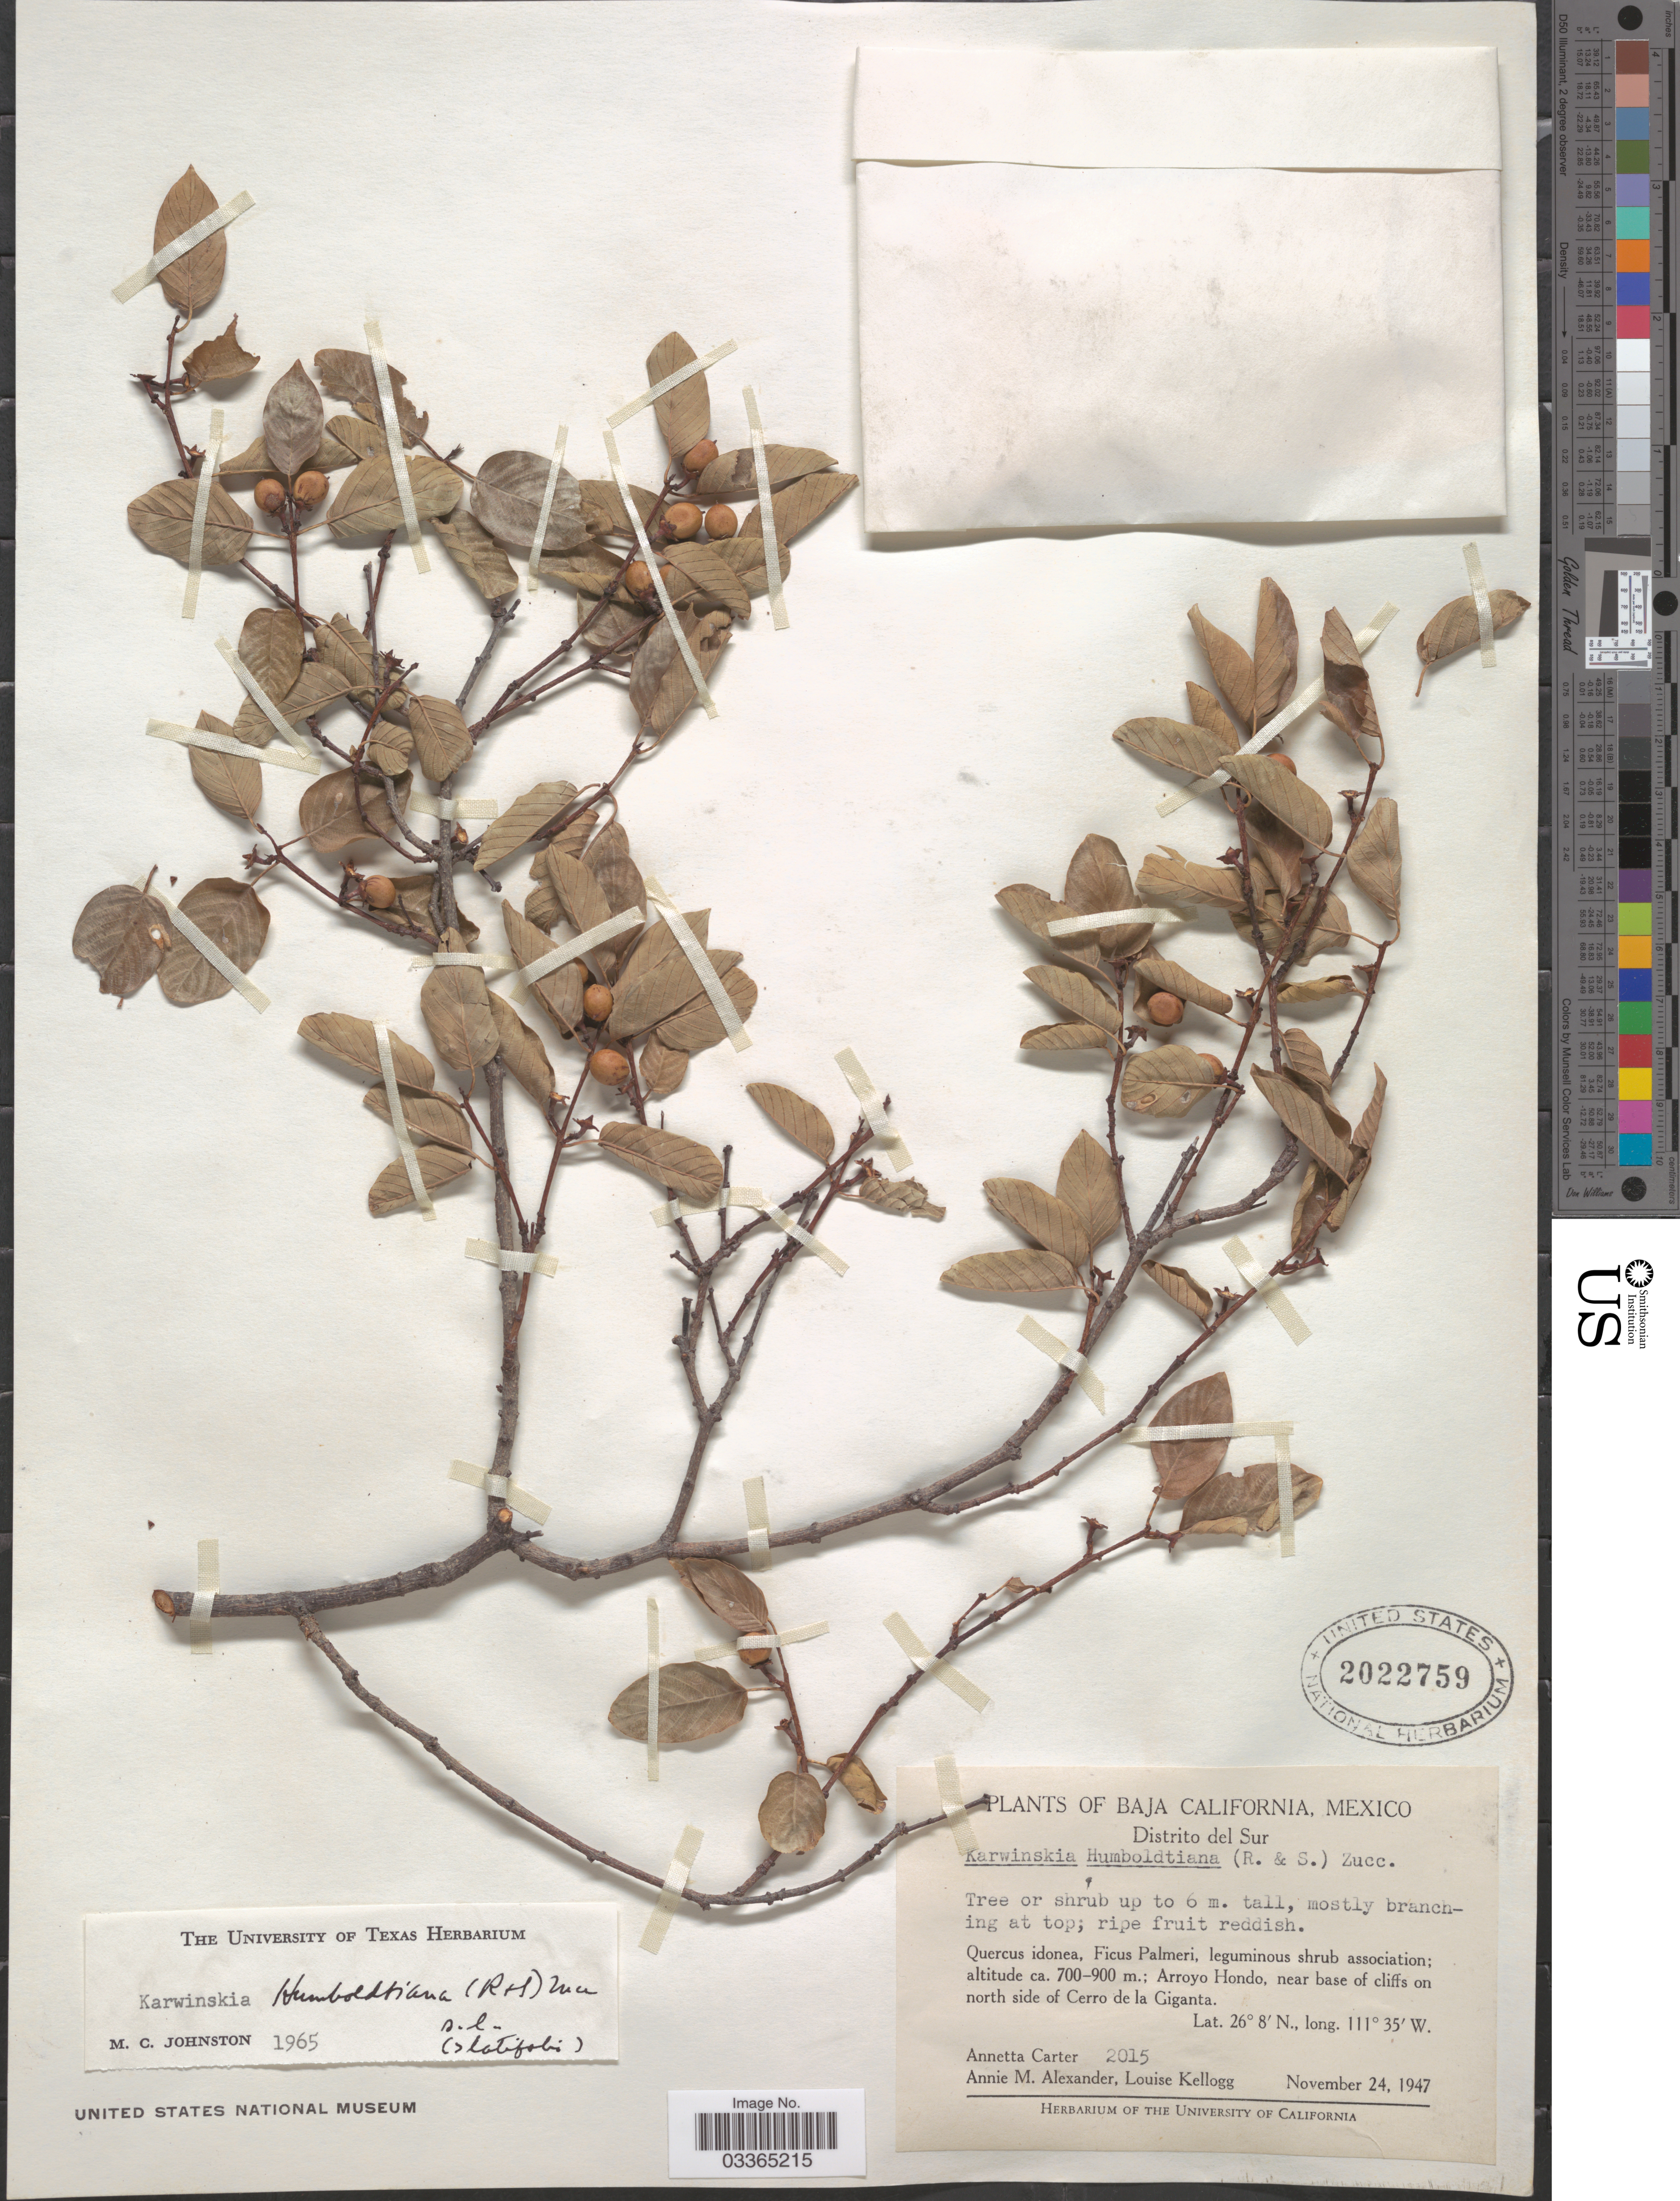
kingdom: Plantae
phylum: Tracheophyta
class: Magnoliopsida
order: Rosales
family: Rhamnaceae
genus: Karwinskia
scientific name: Karwinskia humboldtiana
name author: (Schult.) Zucc.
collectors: Annetta Carter, A. M. Alexander & L. Kellogg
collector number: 2015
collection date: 1947-11-24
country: Mexico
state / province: Baja California Sur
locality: Distrito del Sur. Arroyo Hondo, near base of cliffs on north side of Cerro de la Giganta.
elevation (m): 700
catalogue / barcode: US 2022759